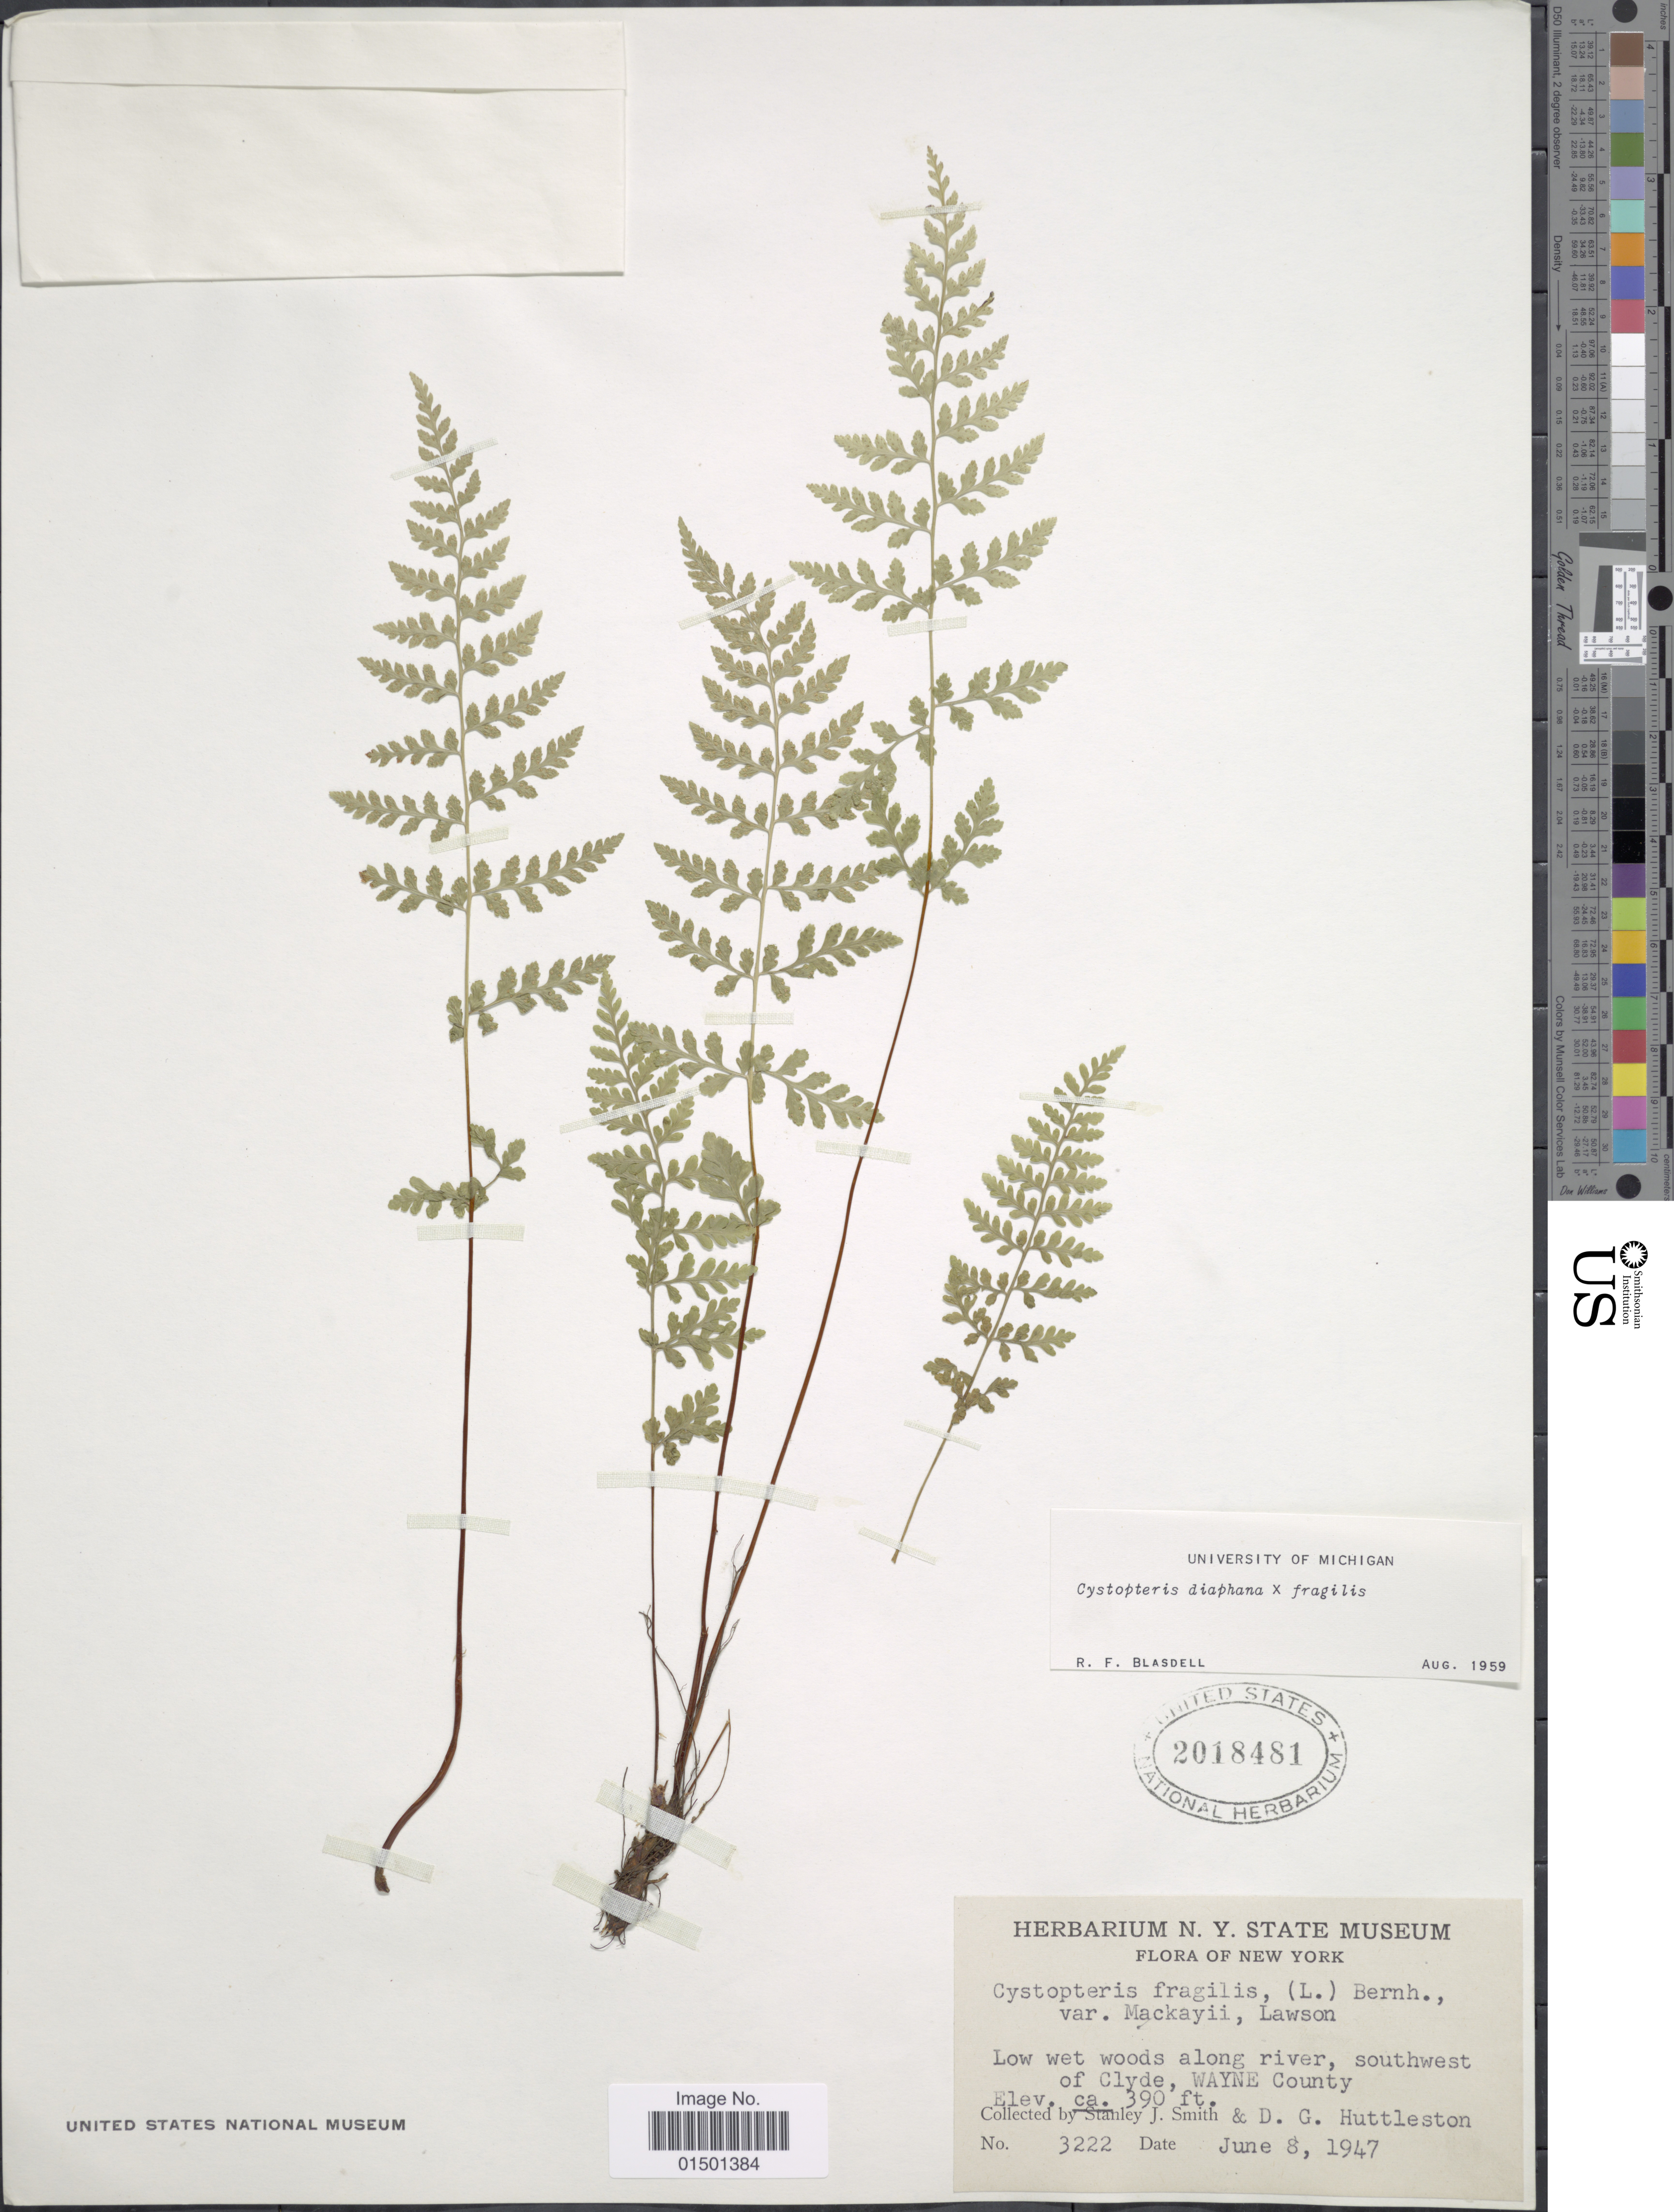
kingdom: Plantae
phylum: Tracheophyta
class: Polypodiopsida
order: Polypodiales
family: Cystopteridaceae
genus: Cystopteris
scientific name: Cystopteris diaphana x C. fragilis (L.) Bernh.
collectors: S. Smith & D. G. Huttleston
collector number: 3222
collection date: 1947-06-08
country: United States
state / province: New York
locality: Southwest of Clyde, Wayne County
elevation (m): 119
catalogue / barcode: US 2018481